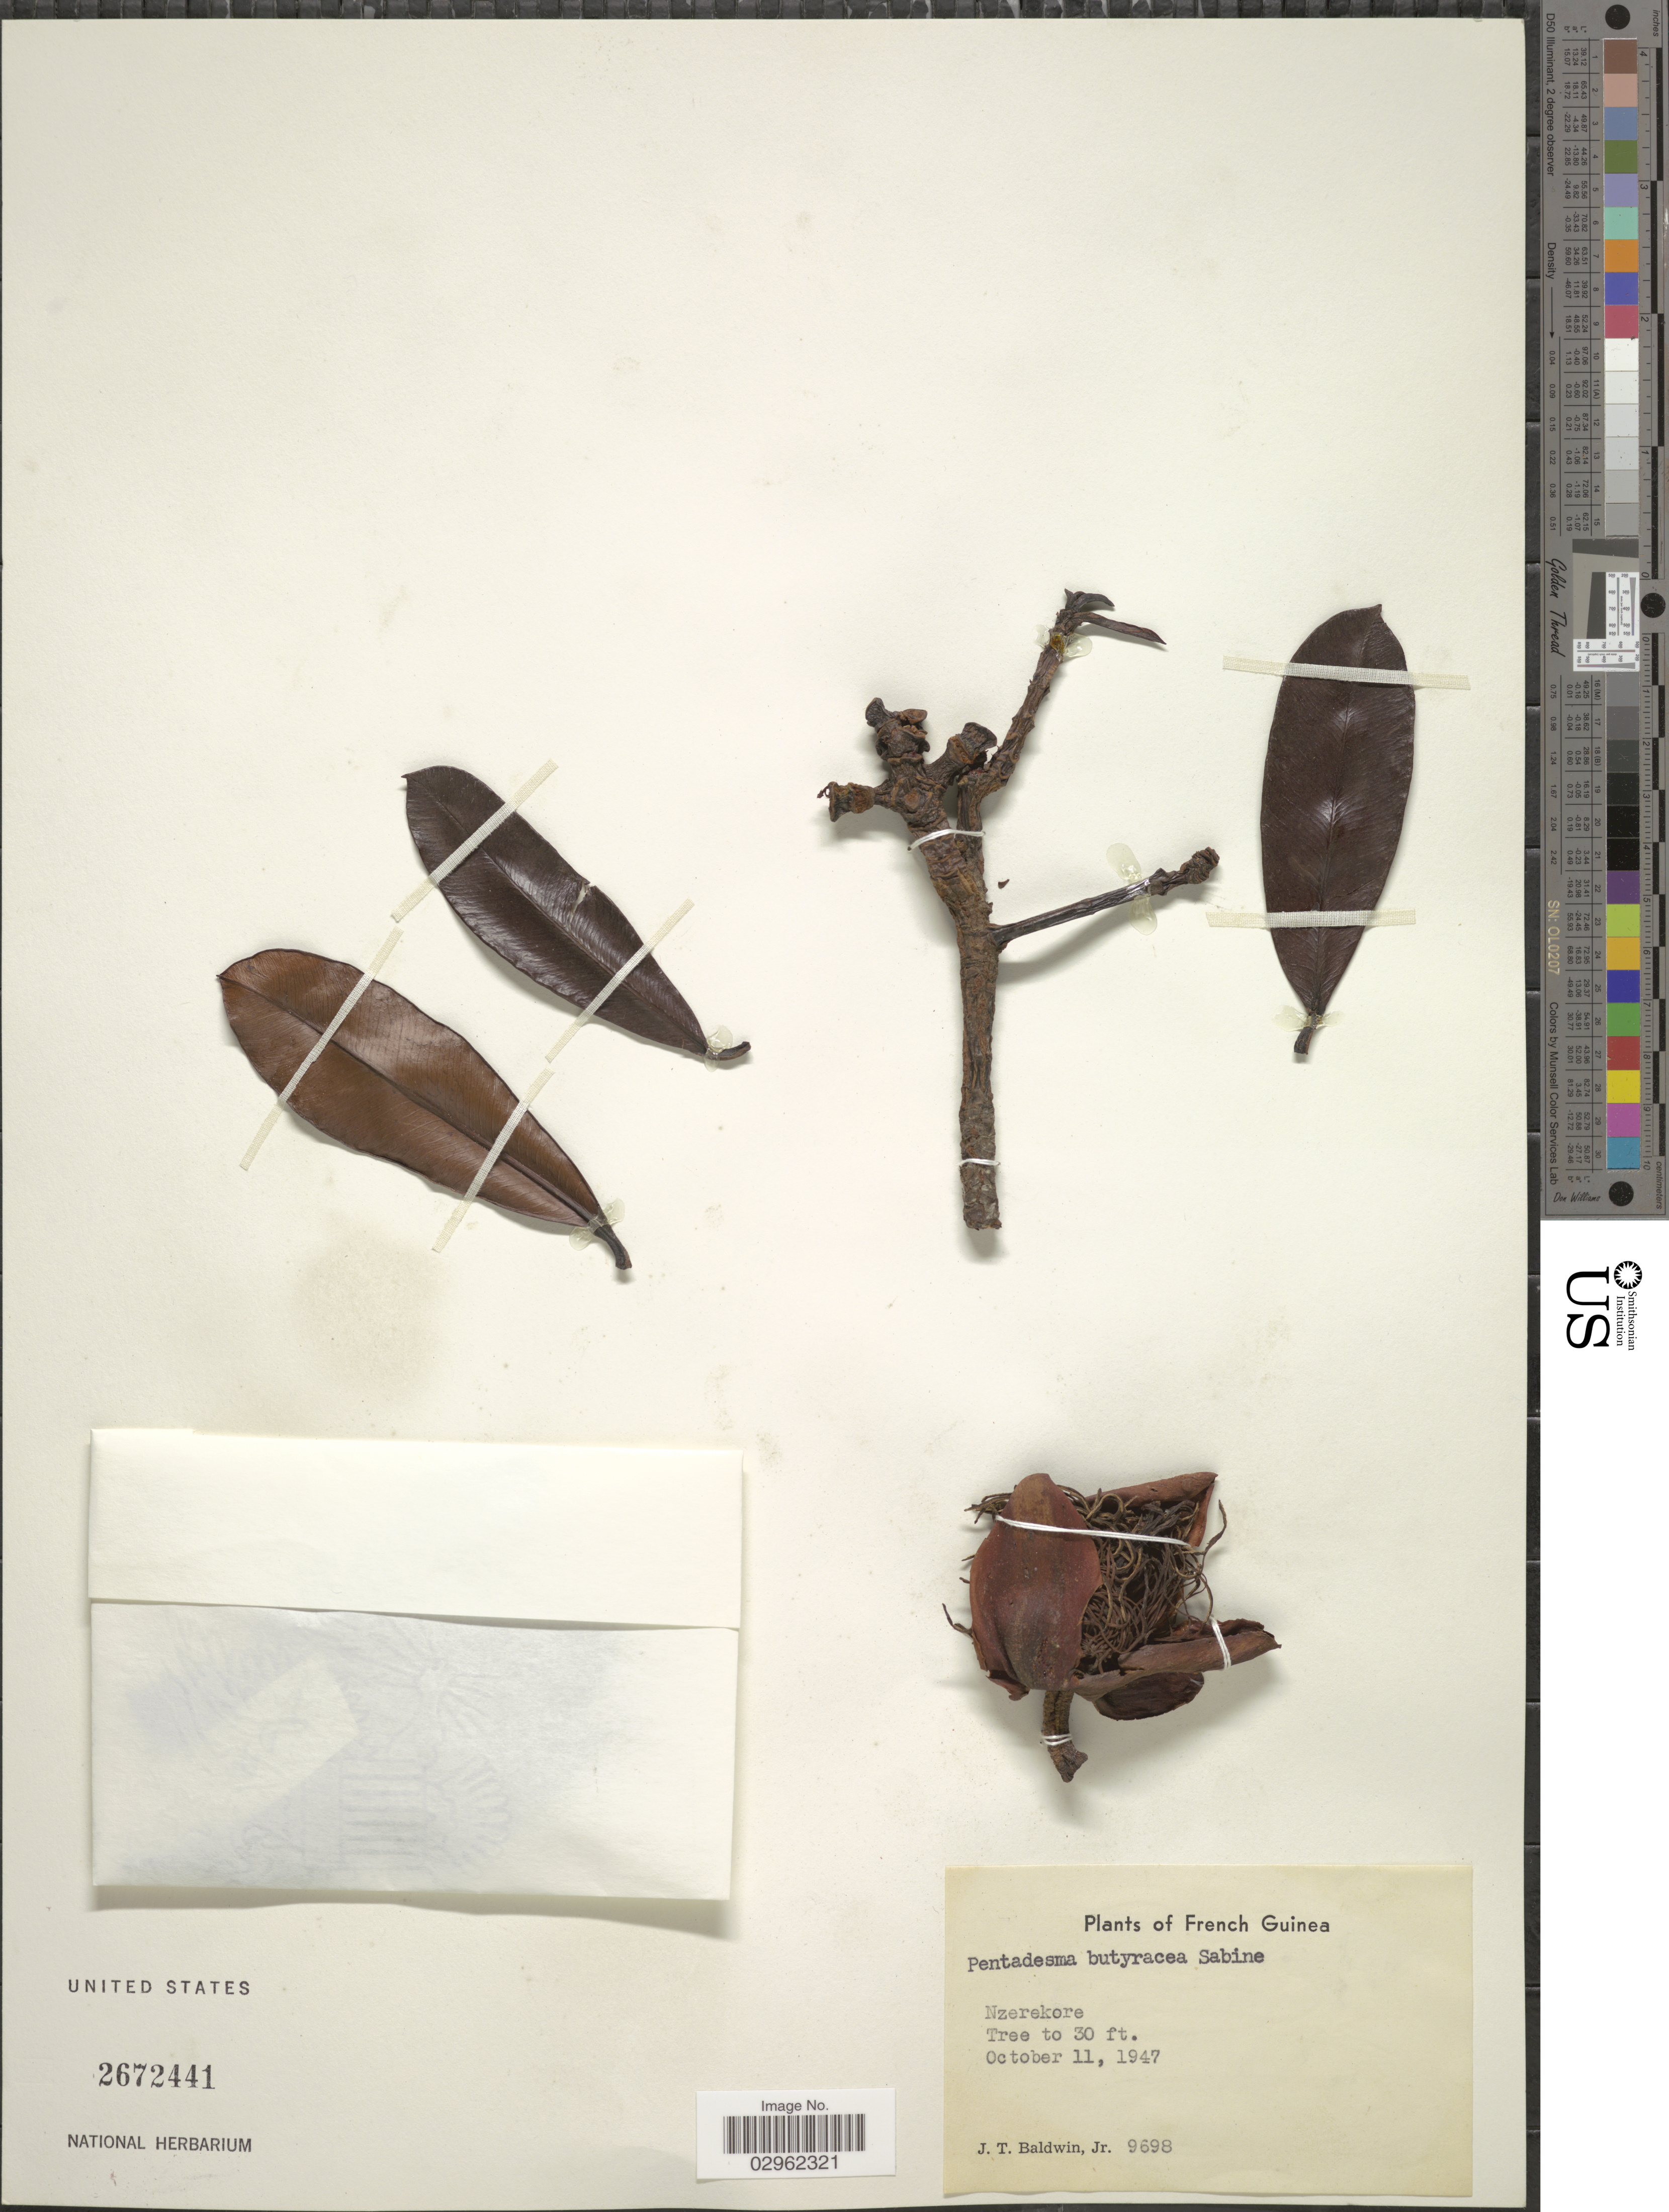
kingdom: Plantae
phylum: Tracheophyta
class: Magnoliopsida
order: Malpighiales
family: Clusiaceae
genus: Pentadesma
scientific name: Pentadesma butyracea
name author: Sabine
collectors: J. T. Baldwin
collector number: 9698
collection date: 1947-10-11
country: Guinea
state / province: Nzérékoré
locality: French Guinea.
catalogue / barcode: US 2672441